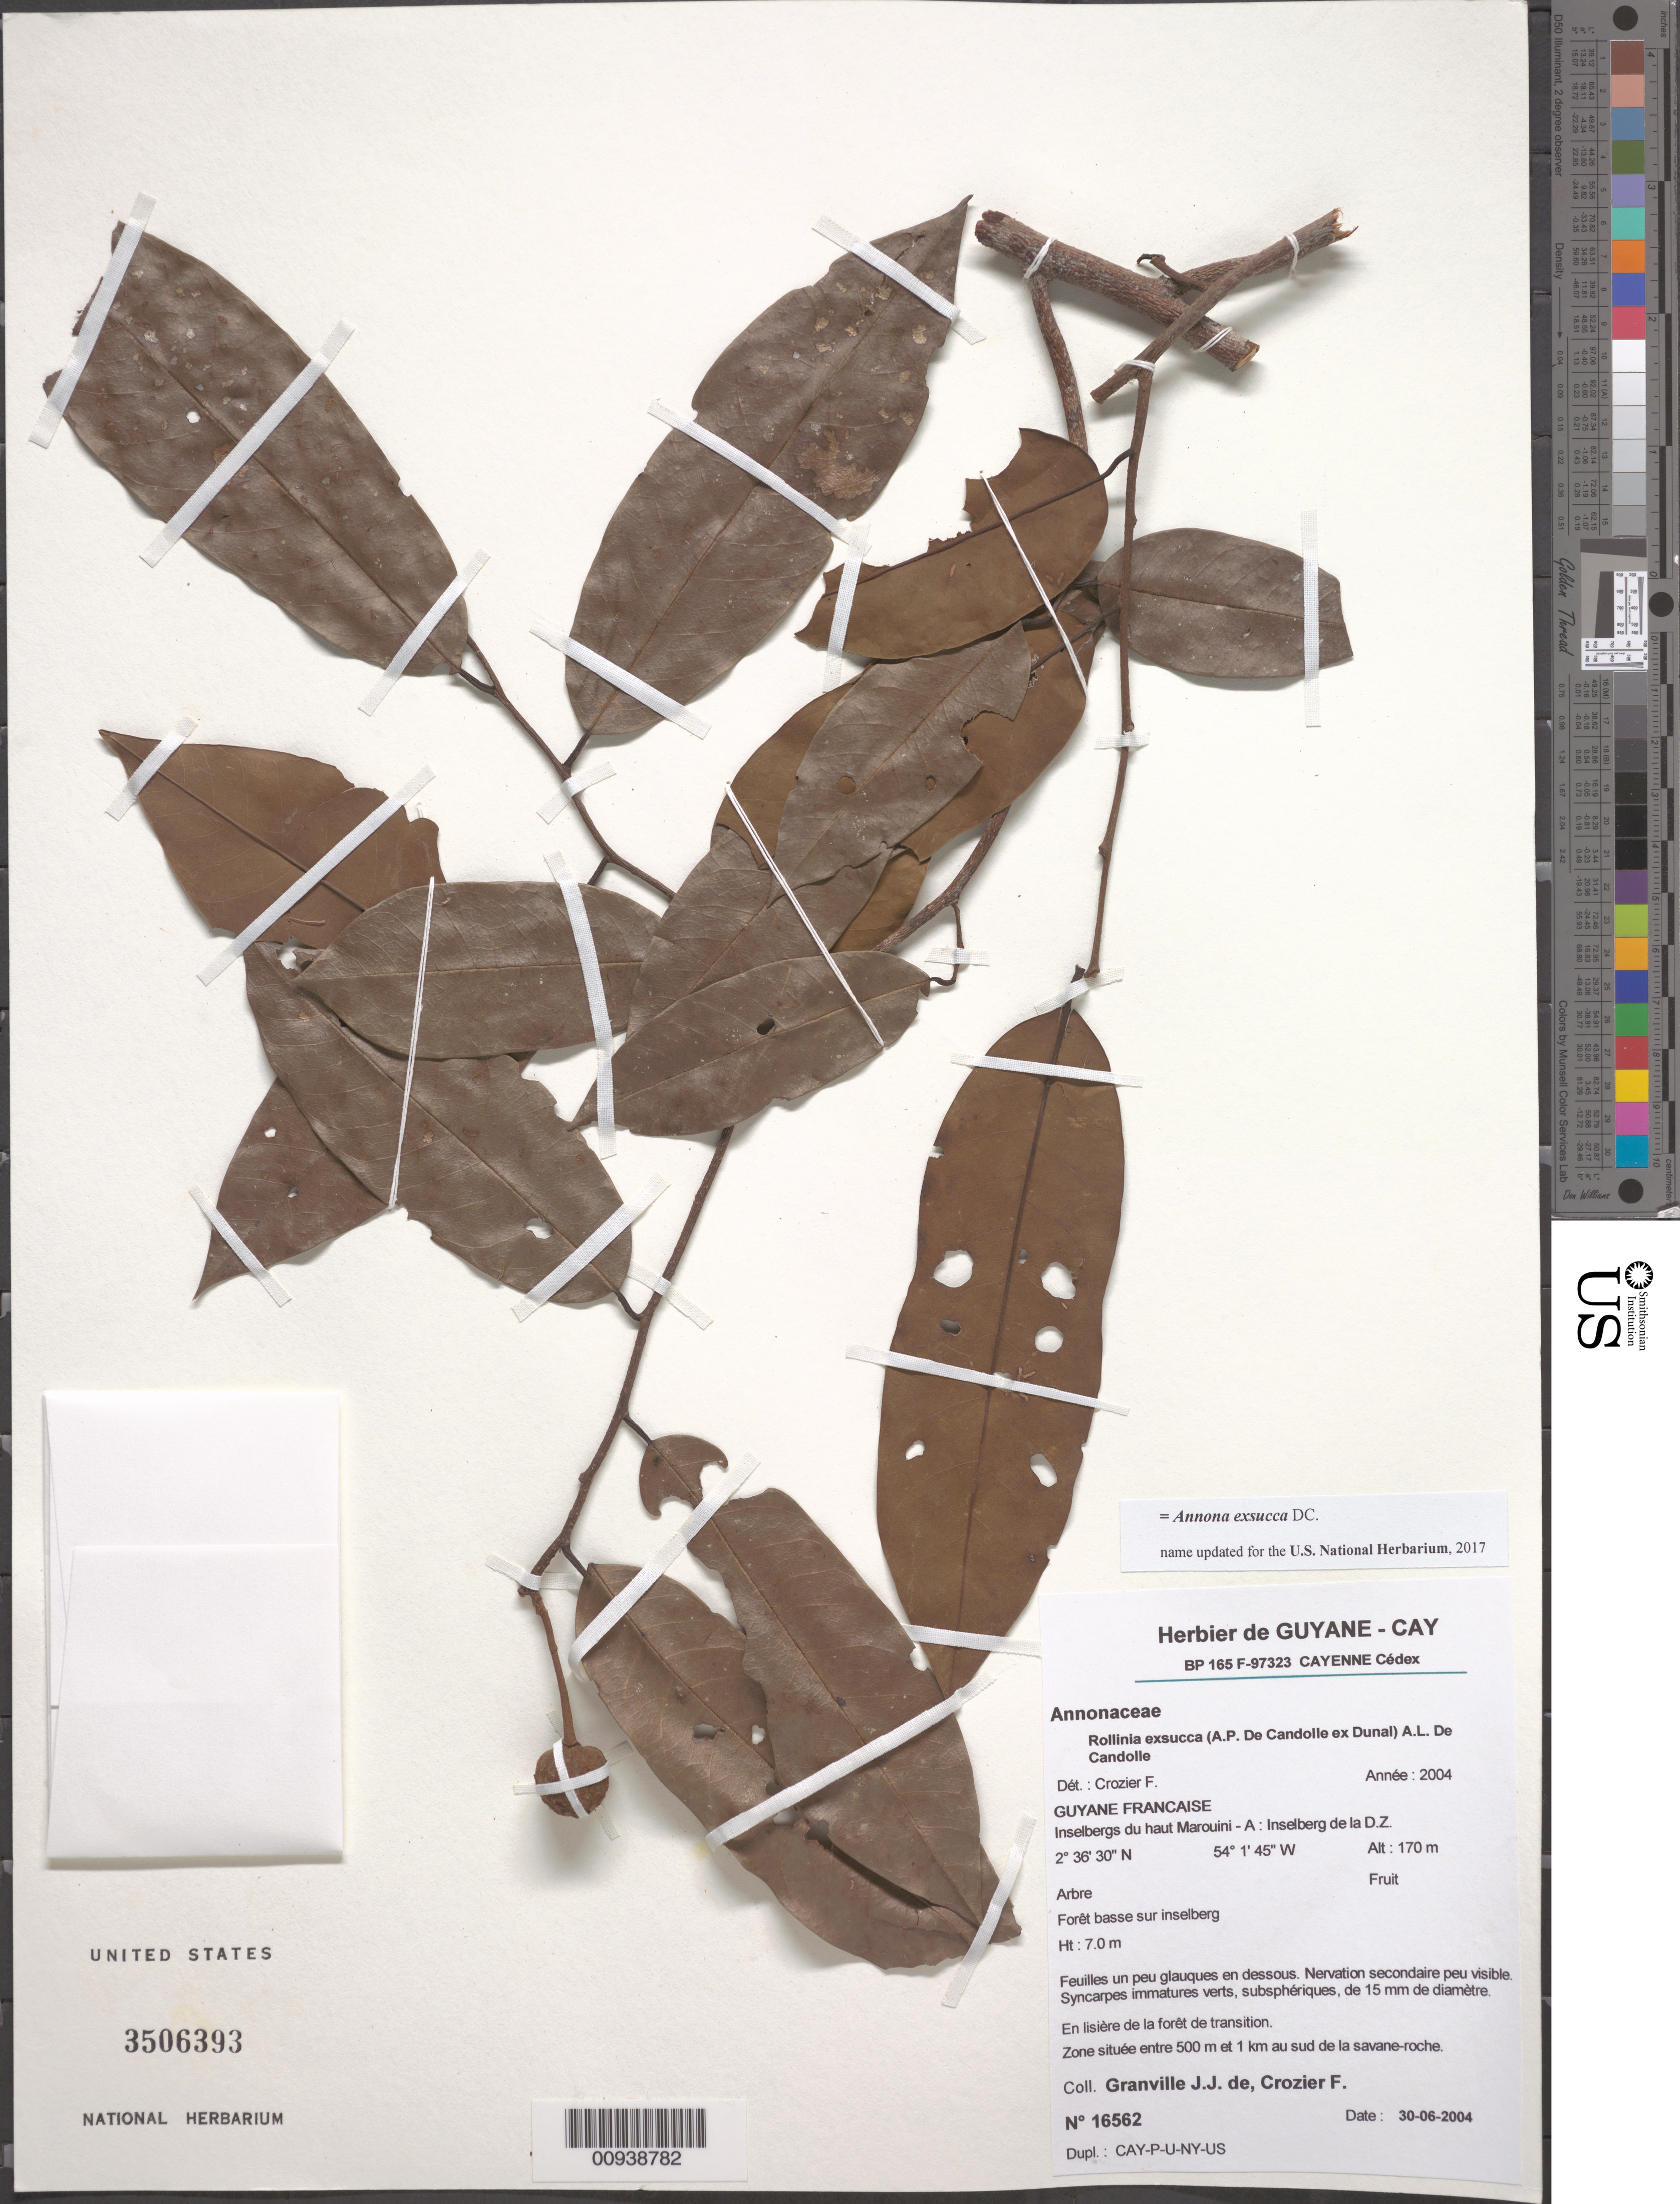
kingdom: Plantae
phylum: Tracheophyta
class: Magnoliopsida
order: Magnoliales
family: Annonaceae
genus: Annona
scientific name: Annona exsucca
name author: DC. ex Dunal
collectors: J.-J. de Granville & F. Crozier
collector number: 16562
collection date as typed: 30-Jun-04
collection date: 2004-06-30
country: French Guiana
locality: Haut Marouini-A; Inselberg de la D.Z.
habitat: Forêt basse sur inselberg, en lisière de la forêt de transition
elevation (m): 170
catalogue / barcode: US 3506393